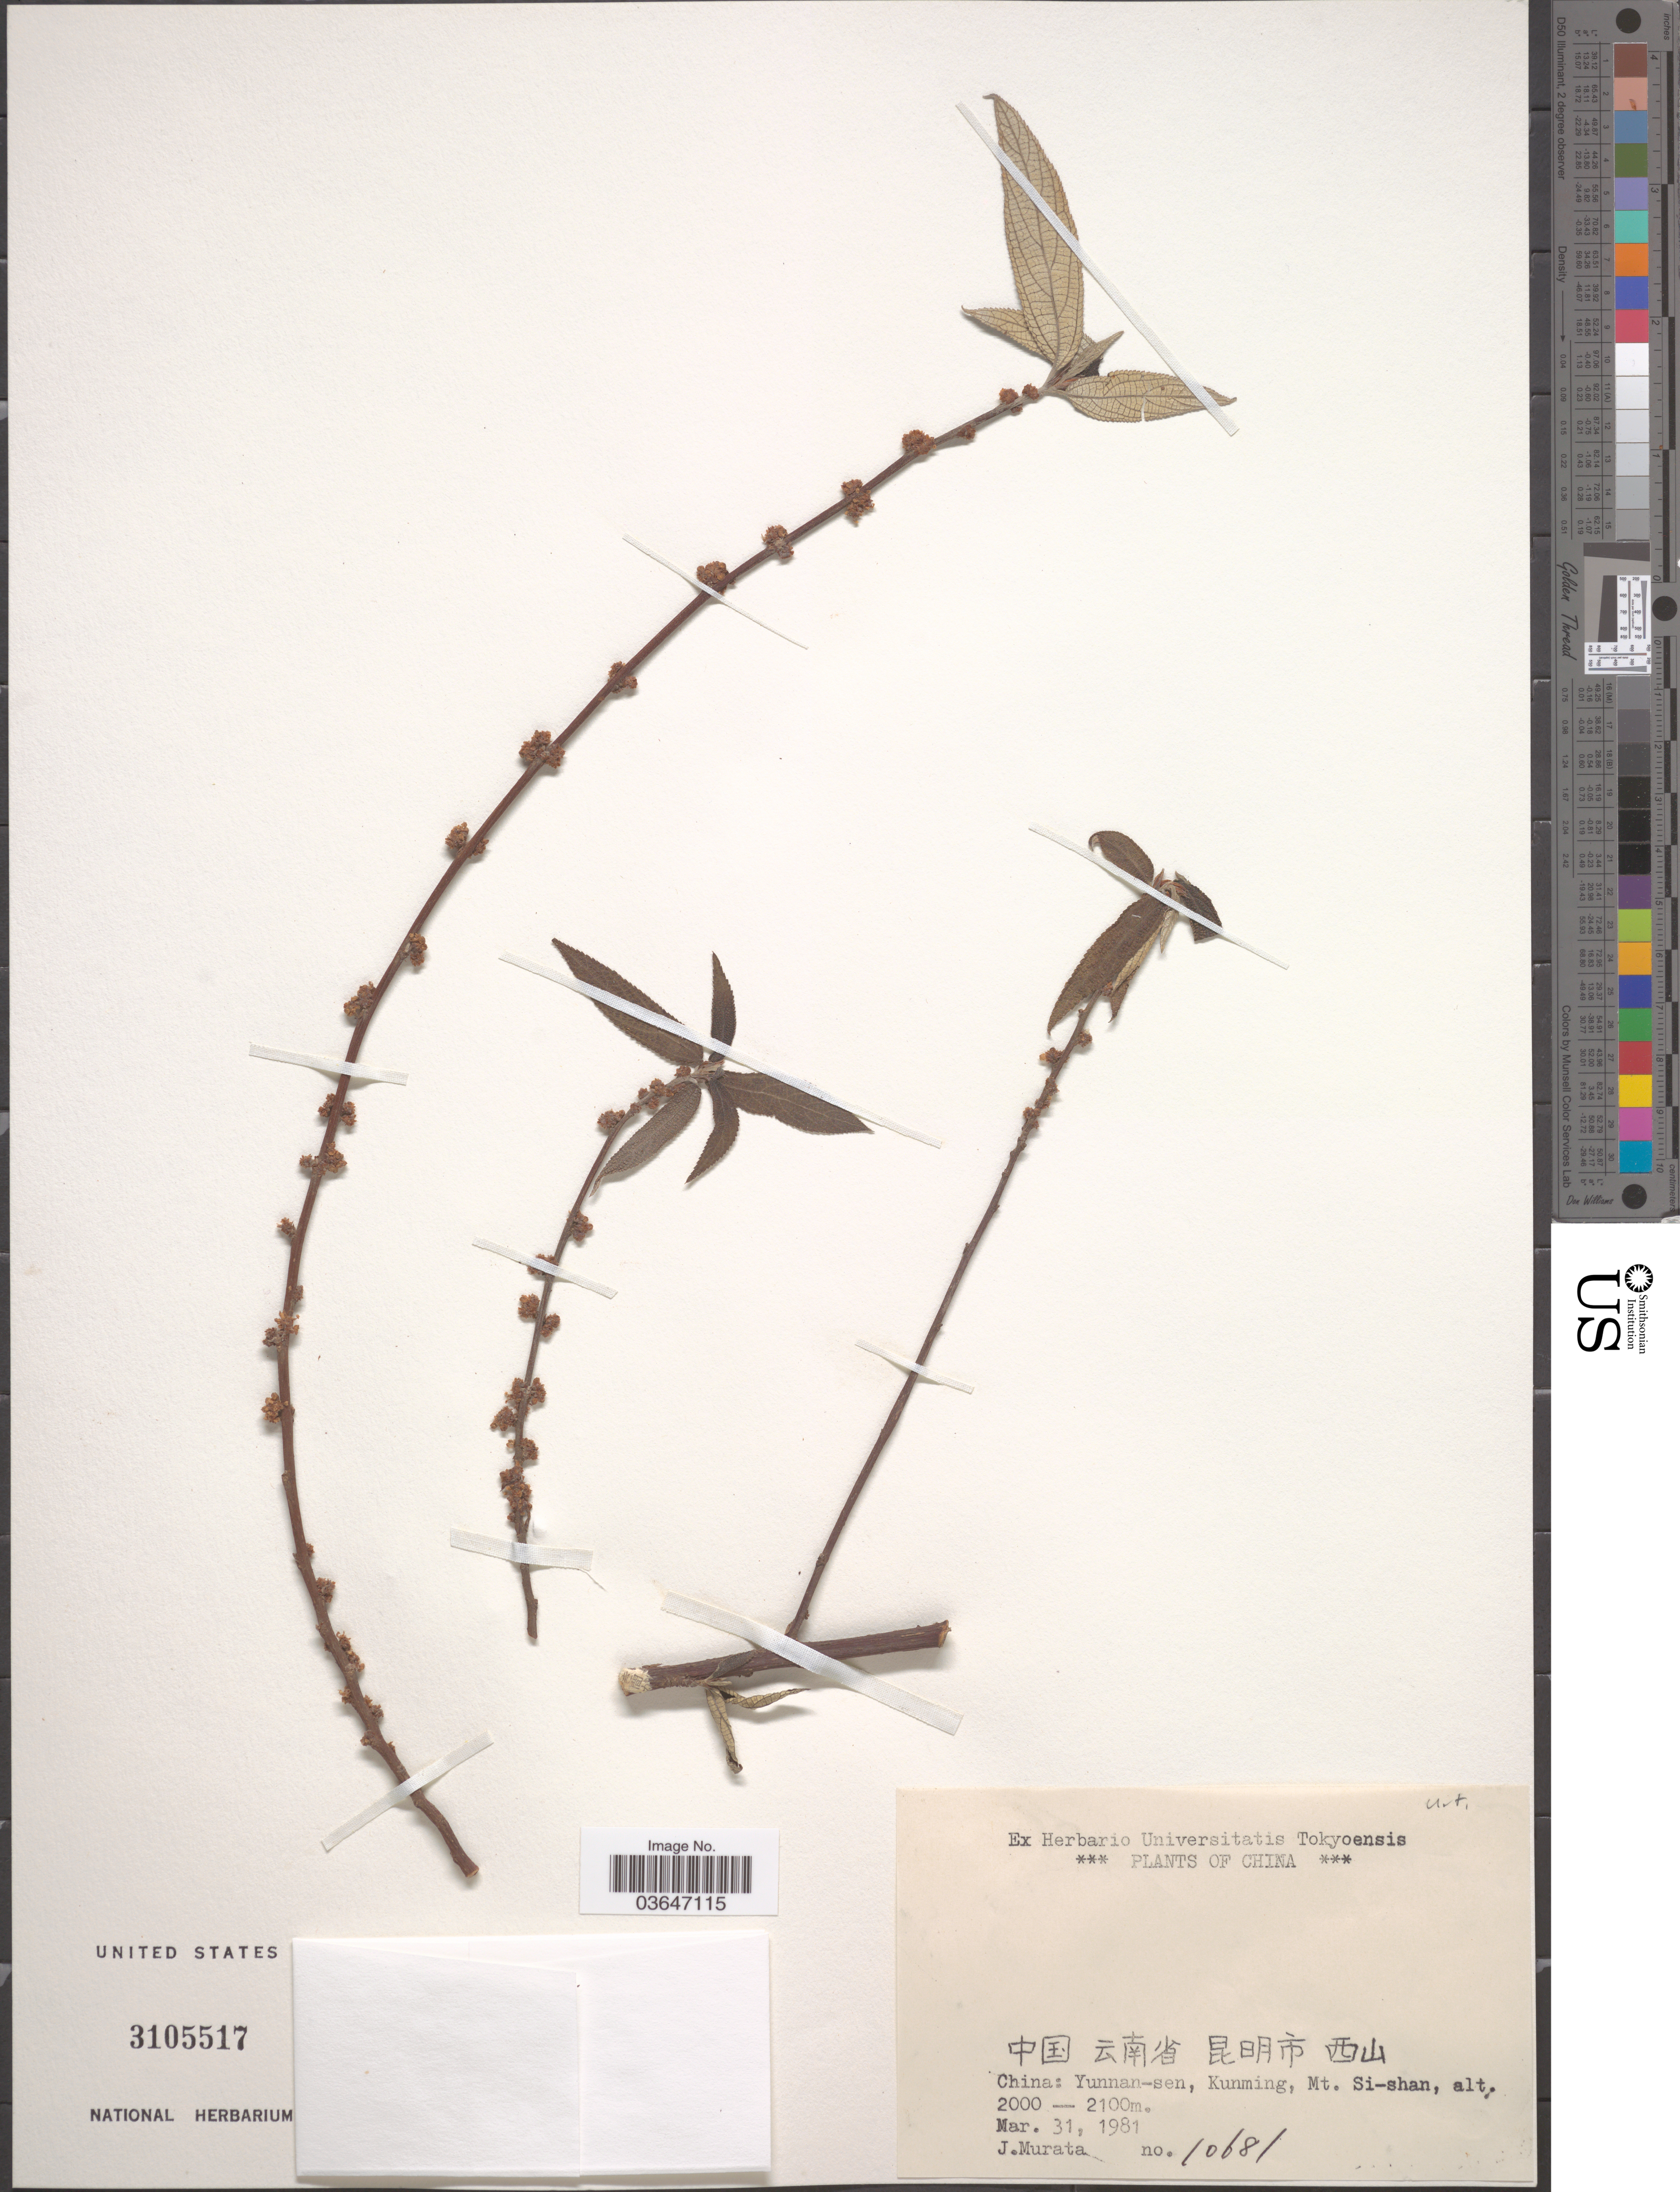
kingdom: Plantae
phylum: Tracheophyta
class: Magnoliopsida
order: Proteales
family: Proteaceae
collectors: J. Murata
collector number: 10681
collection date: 1981-03-31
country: China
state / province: Yunnan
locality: Yunnan-sen, Kunming, Mt. Si-shan.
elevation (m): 2000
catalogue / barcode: US 3105517